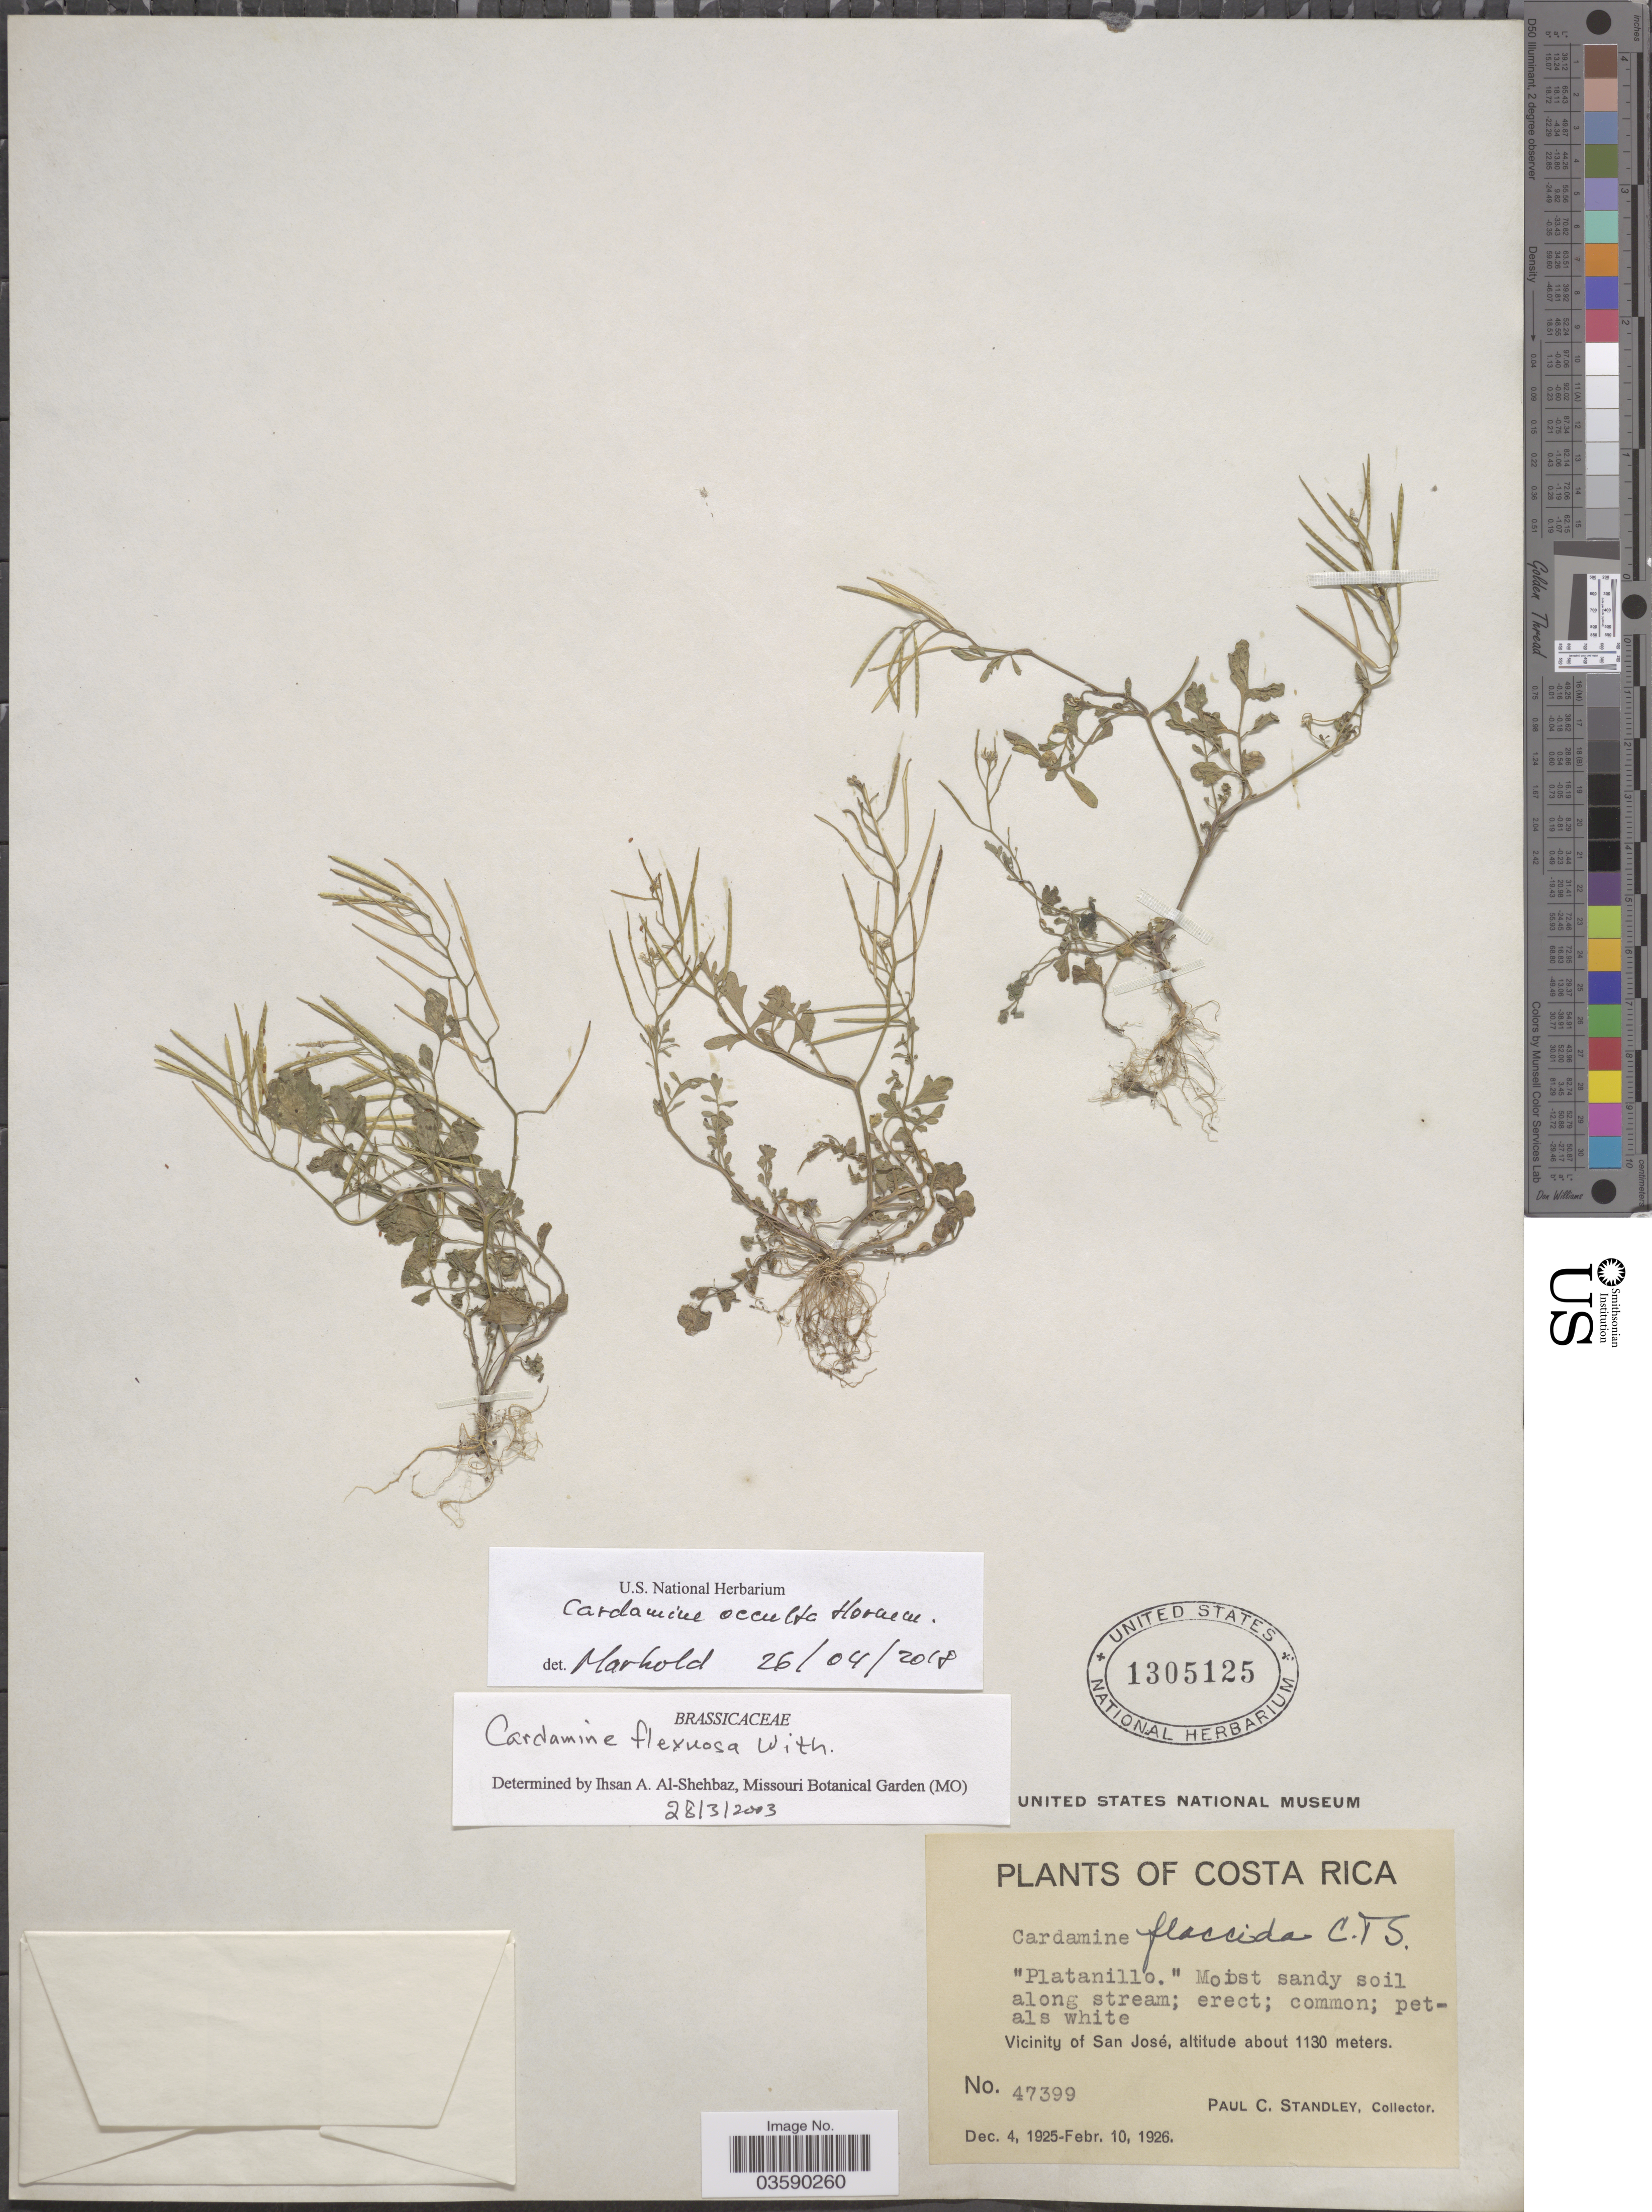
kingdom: Plantae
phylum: Tracheophyta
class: Magnoliopsida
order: Brassicales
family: Brassicaceae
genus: Cardamine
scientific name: Cardamine occulta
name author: Hornem.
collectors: P. C. Standley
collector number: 47399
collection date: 1925-12-04/1926-02-10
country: Costa Rica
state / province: San José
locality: Vicinity of San José.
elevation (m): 1130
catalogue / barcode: US 1305125